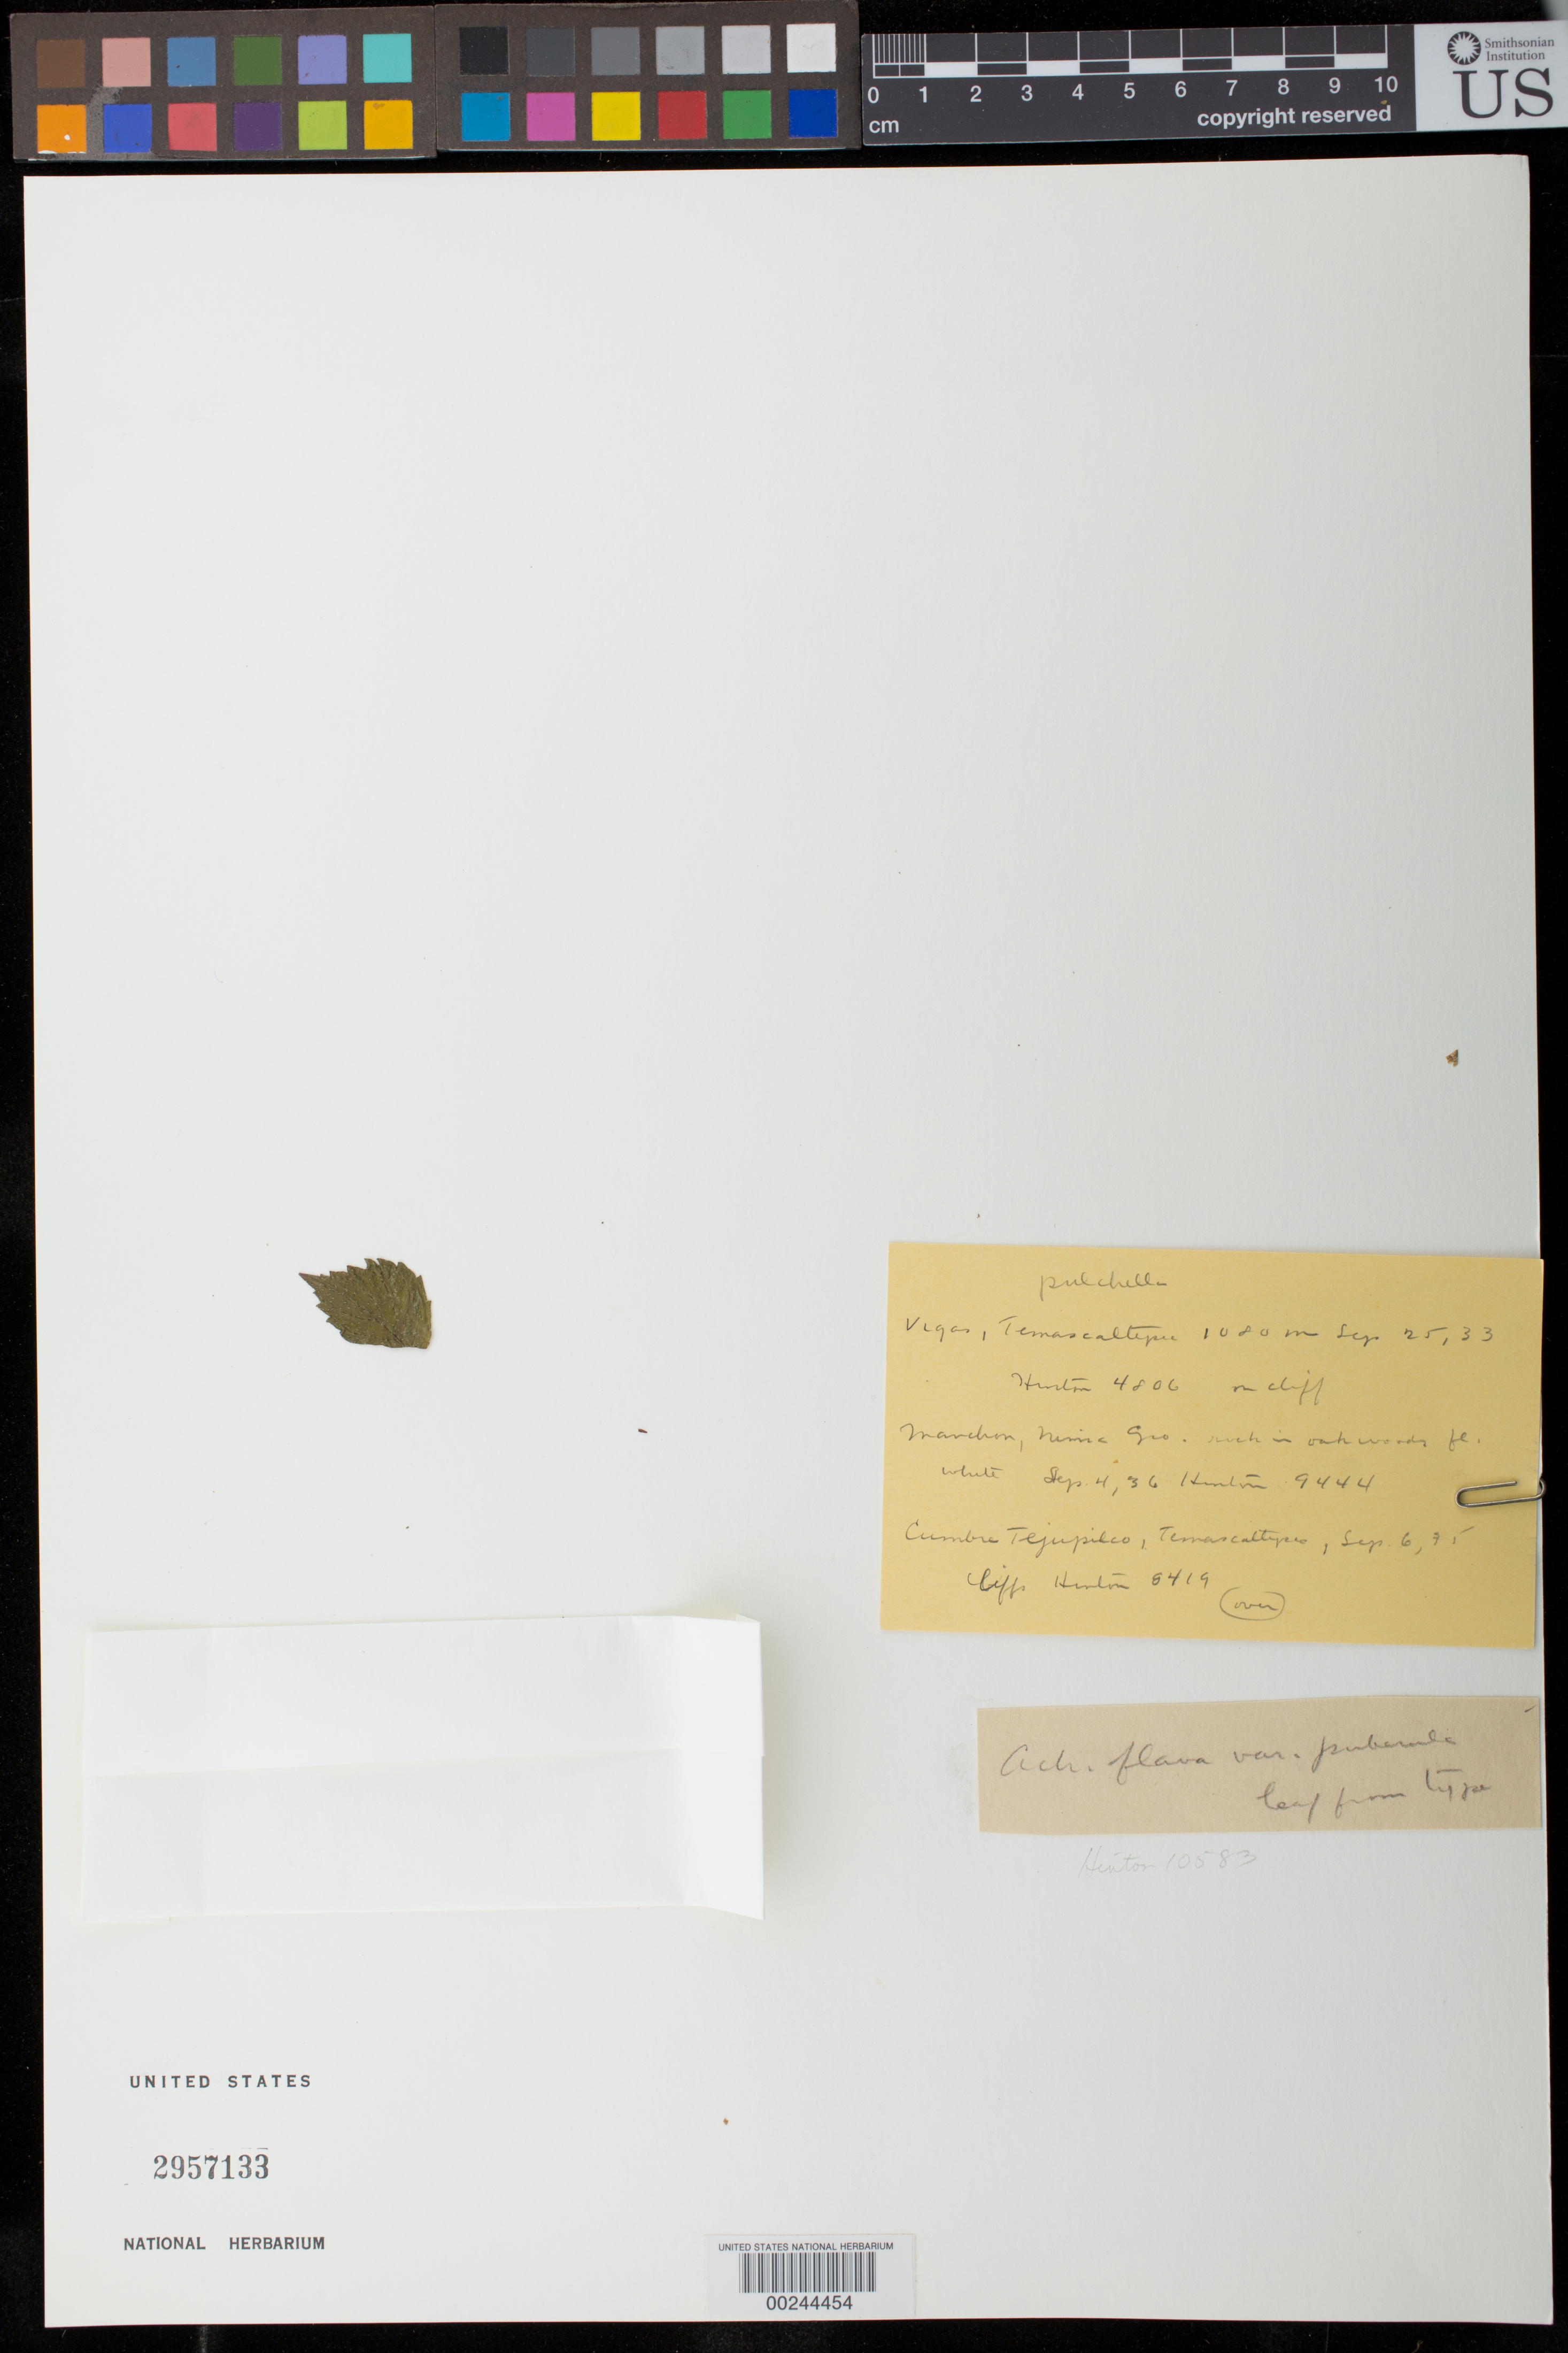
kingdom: Plantae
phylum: Tracheophyta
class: Magnoliopsida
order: Lamiales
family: Gesneriaceae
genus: Achimenes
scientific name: Achimenes flava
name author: C.V. Morton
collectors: G. B. Hinton & et al.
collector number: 10583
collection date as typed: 10 Jul 1937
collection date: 1937-07-10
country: Mexico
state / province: Guerrero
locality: Montes de Oca dist. San Antonio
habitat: Woods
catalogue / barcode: US 2957133